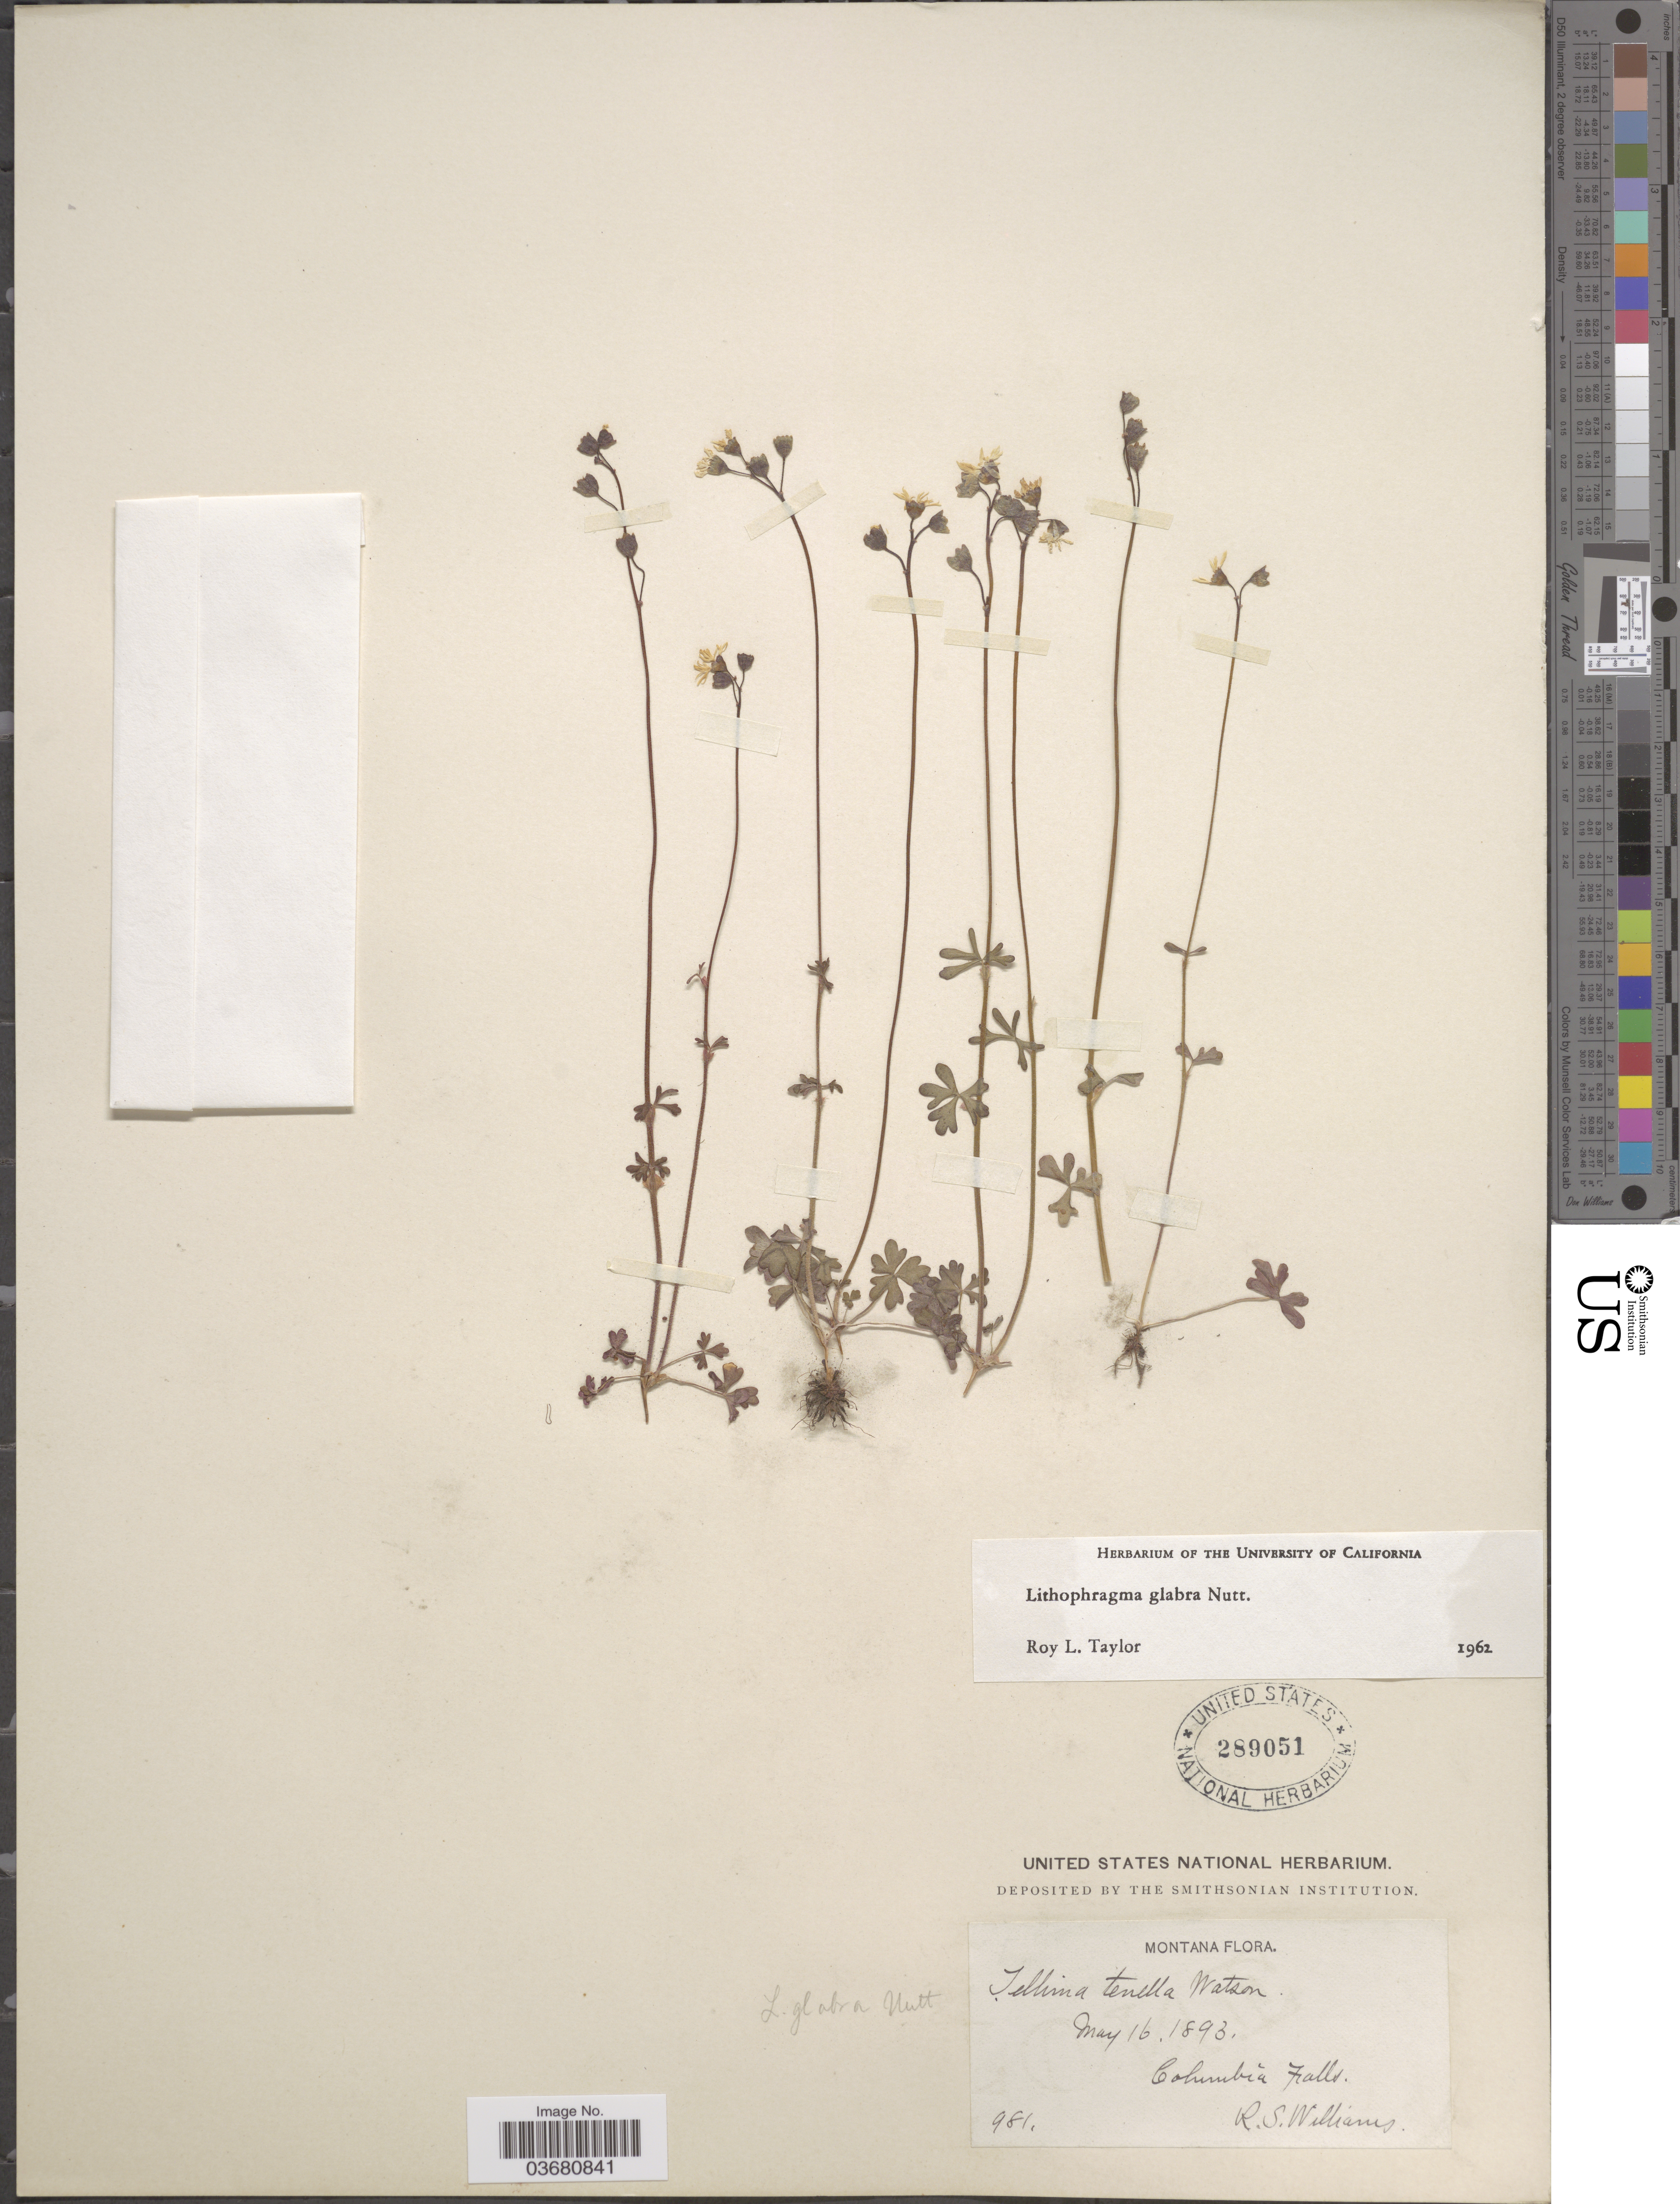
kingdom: Plantae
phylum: Tracheophyta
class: Magnoliopsida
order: Saxifragales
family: Saxifragaceae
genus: Lithophragma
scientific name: Lithophragma glabrum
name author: Nutt.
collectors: R. S. Williams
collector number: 981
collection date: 1893-05-16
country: United States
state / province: Montana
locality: Columbia Falls.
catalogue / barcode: US 289051